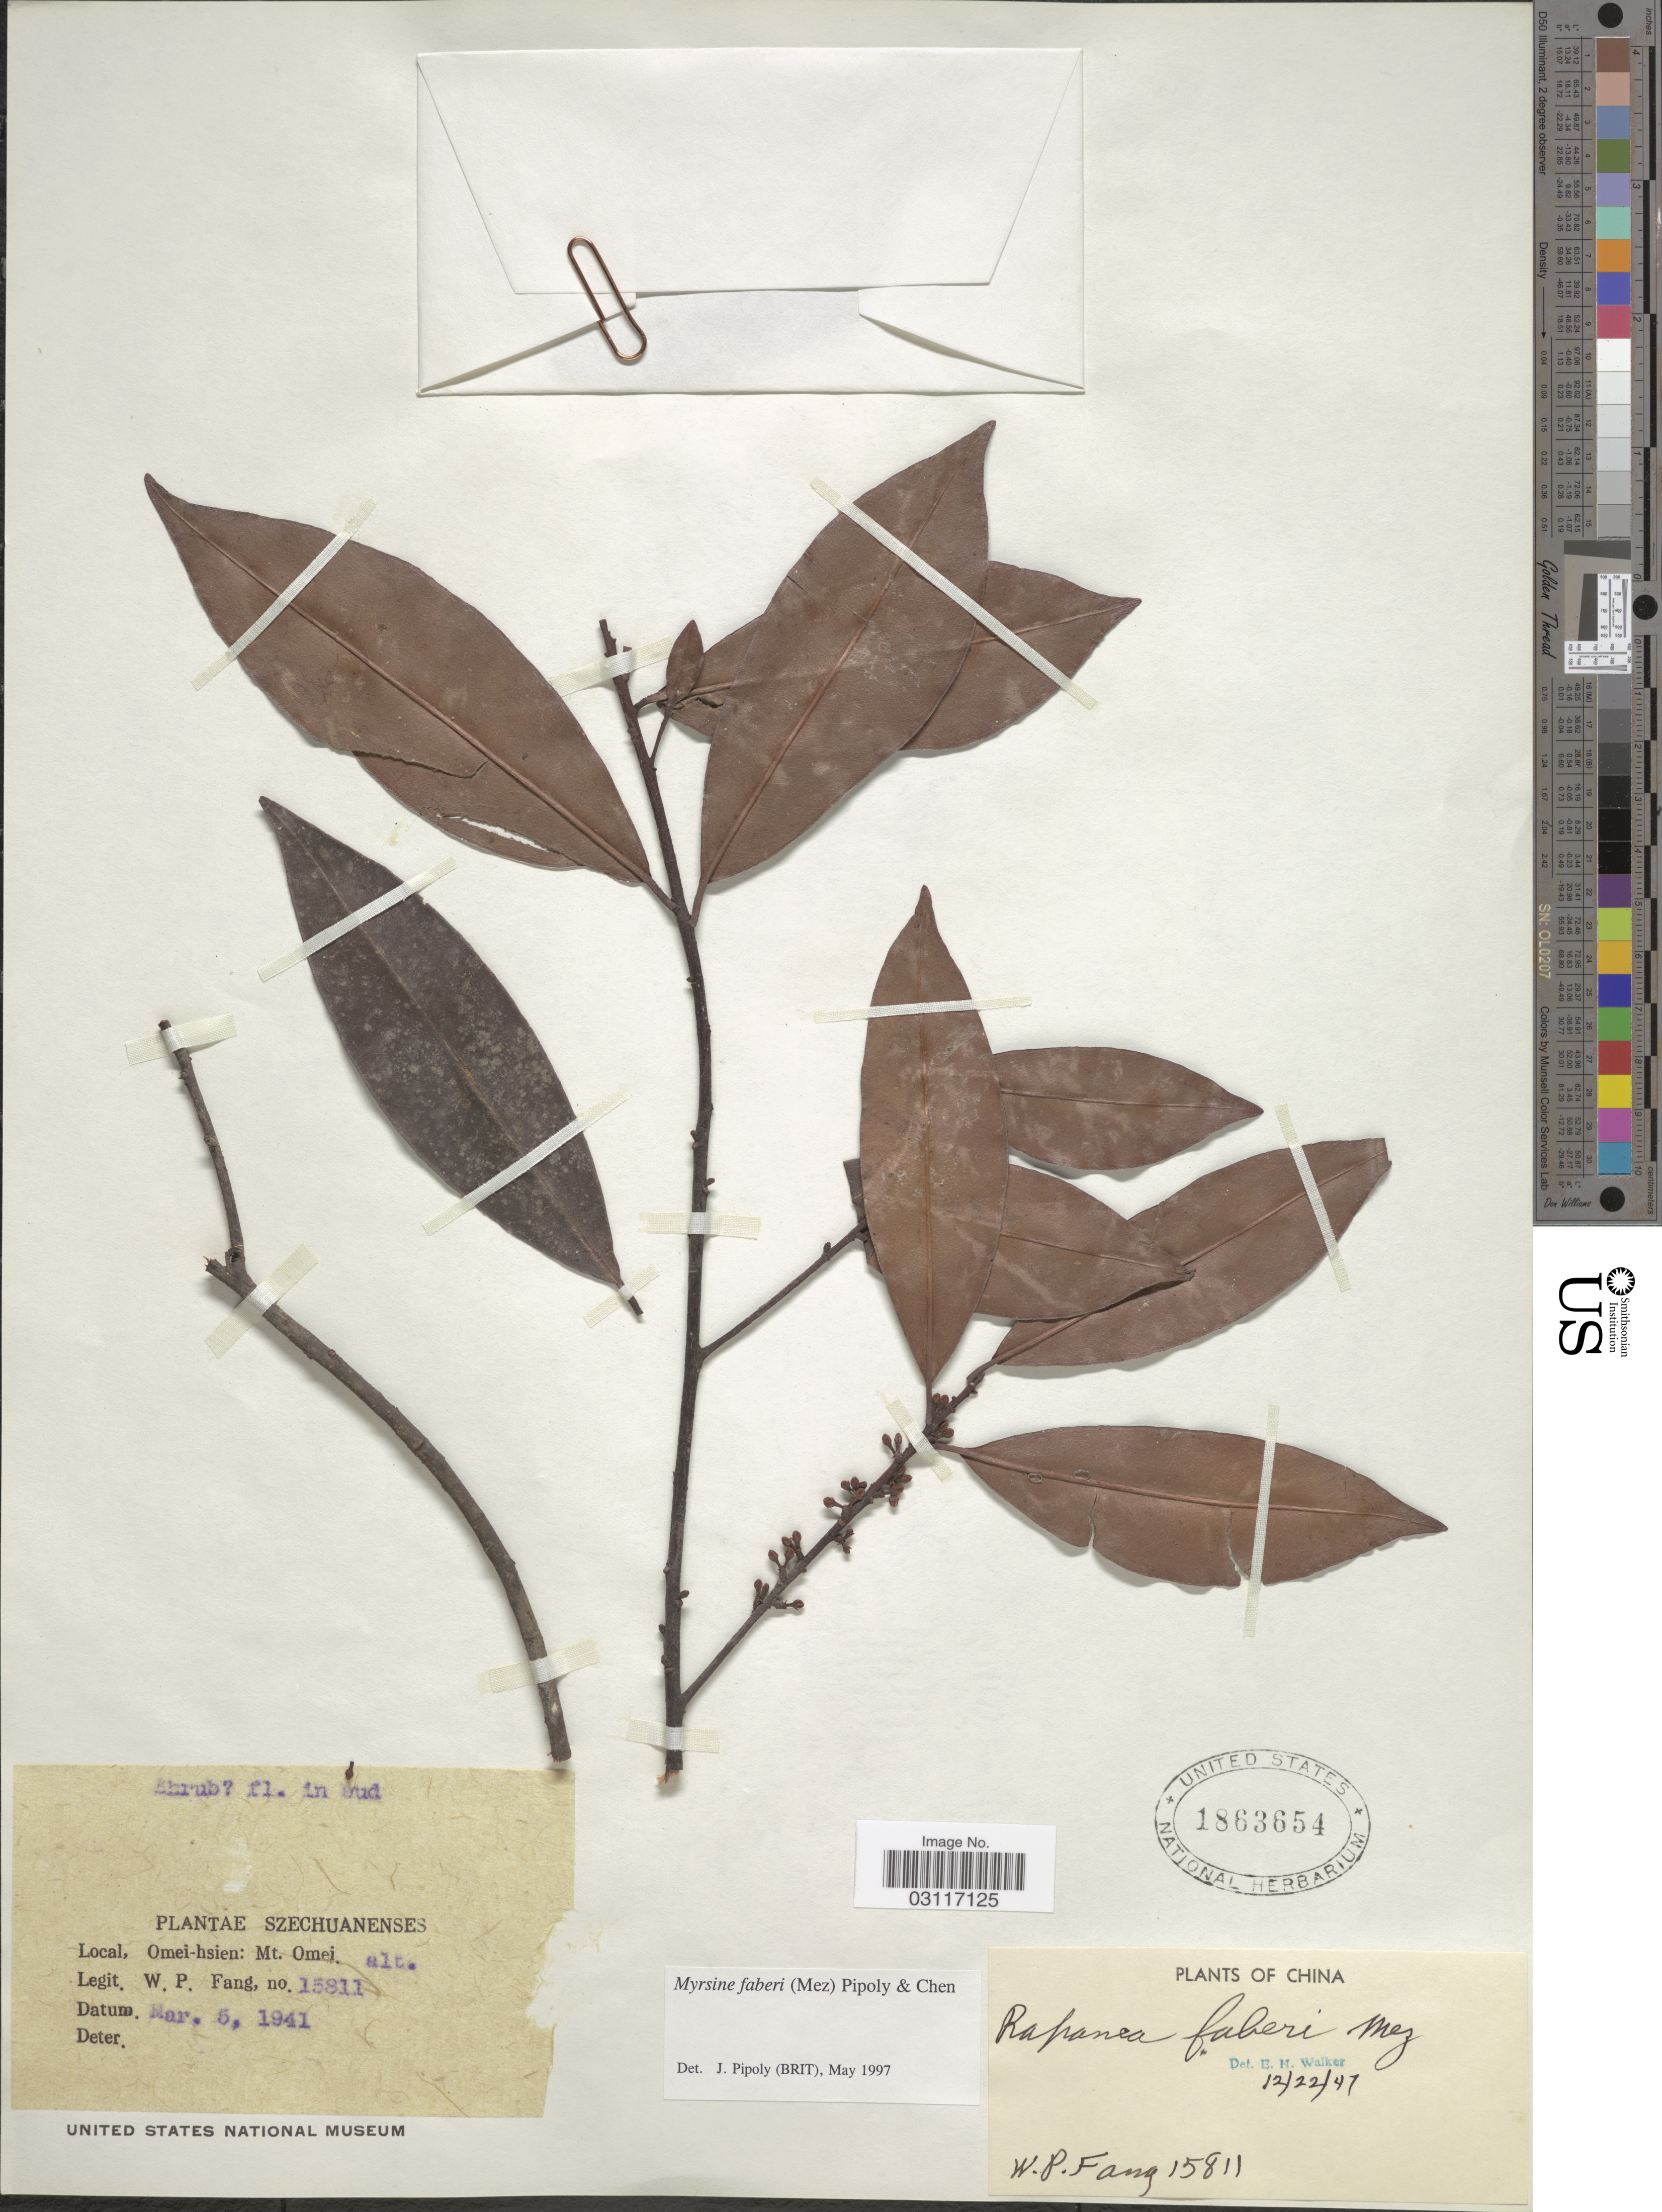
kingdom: Plantae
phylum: Tracheophyta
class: Magnoliopsida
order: Ericales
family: Primulaceae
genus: Myrsine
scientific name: Myrsine faberi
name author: (Mez) Pipoly & C. Chen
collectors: W. P. Fang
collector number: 15811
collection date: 1941-03-05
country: China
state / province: Sichuan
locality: Szechuanenses. Omei-hsien: Mt. Omei.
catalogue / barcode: US 1863654